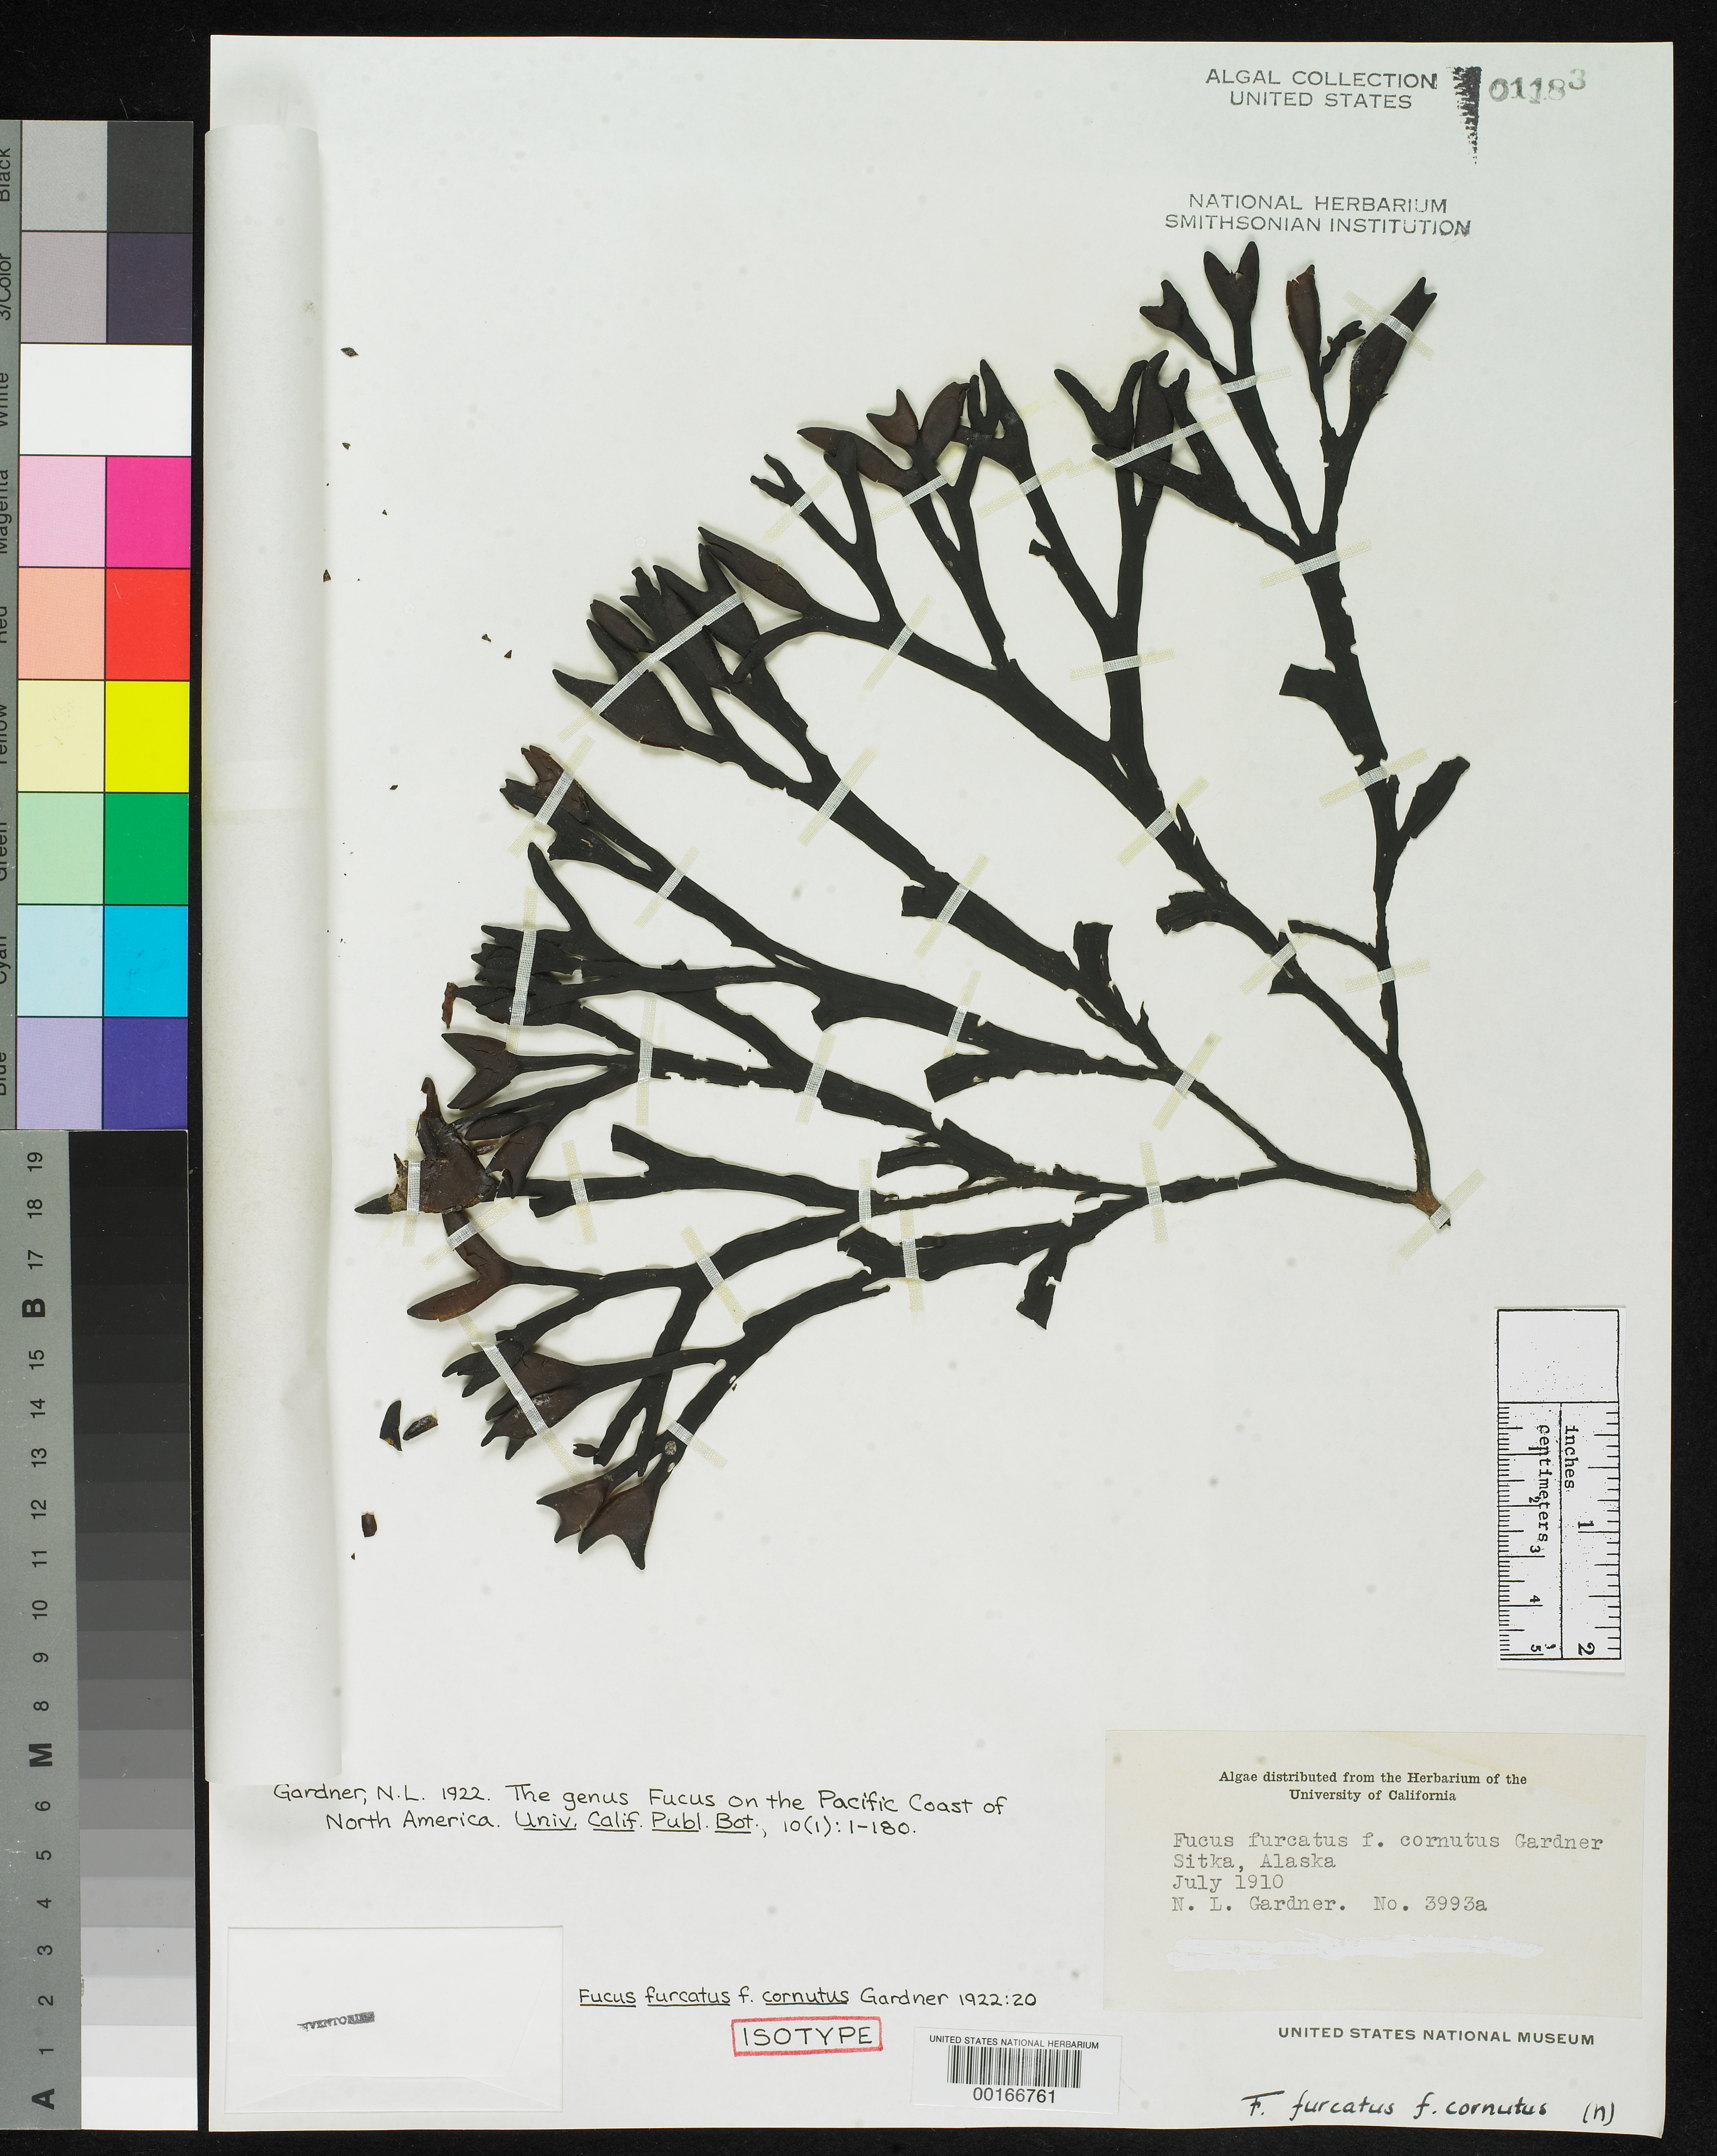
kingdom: Chromista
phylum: Ochrophyta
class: Phaeophyceae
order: Fucales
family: Fucaceae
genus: Fucus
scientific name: Fucus furcatus f. cornutus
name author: N.L. Gardner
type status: Isotype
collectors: N. Gardner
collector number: NLG 3993A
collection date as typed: Jul 1910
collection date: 1910-07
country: United States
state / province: Alaska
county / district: Sitka Division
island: Baranof Island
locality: Sitka.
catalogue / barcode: US 1183